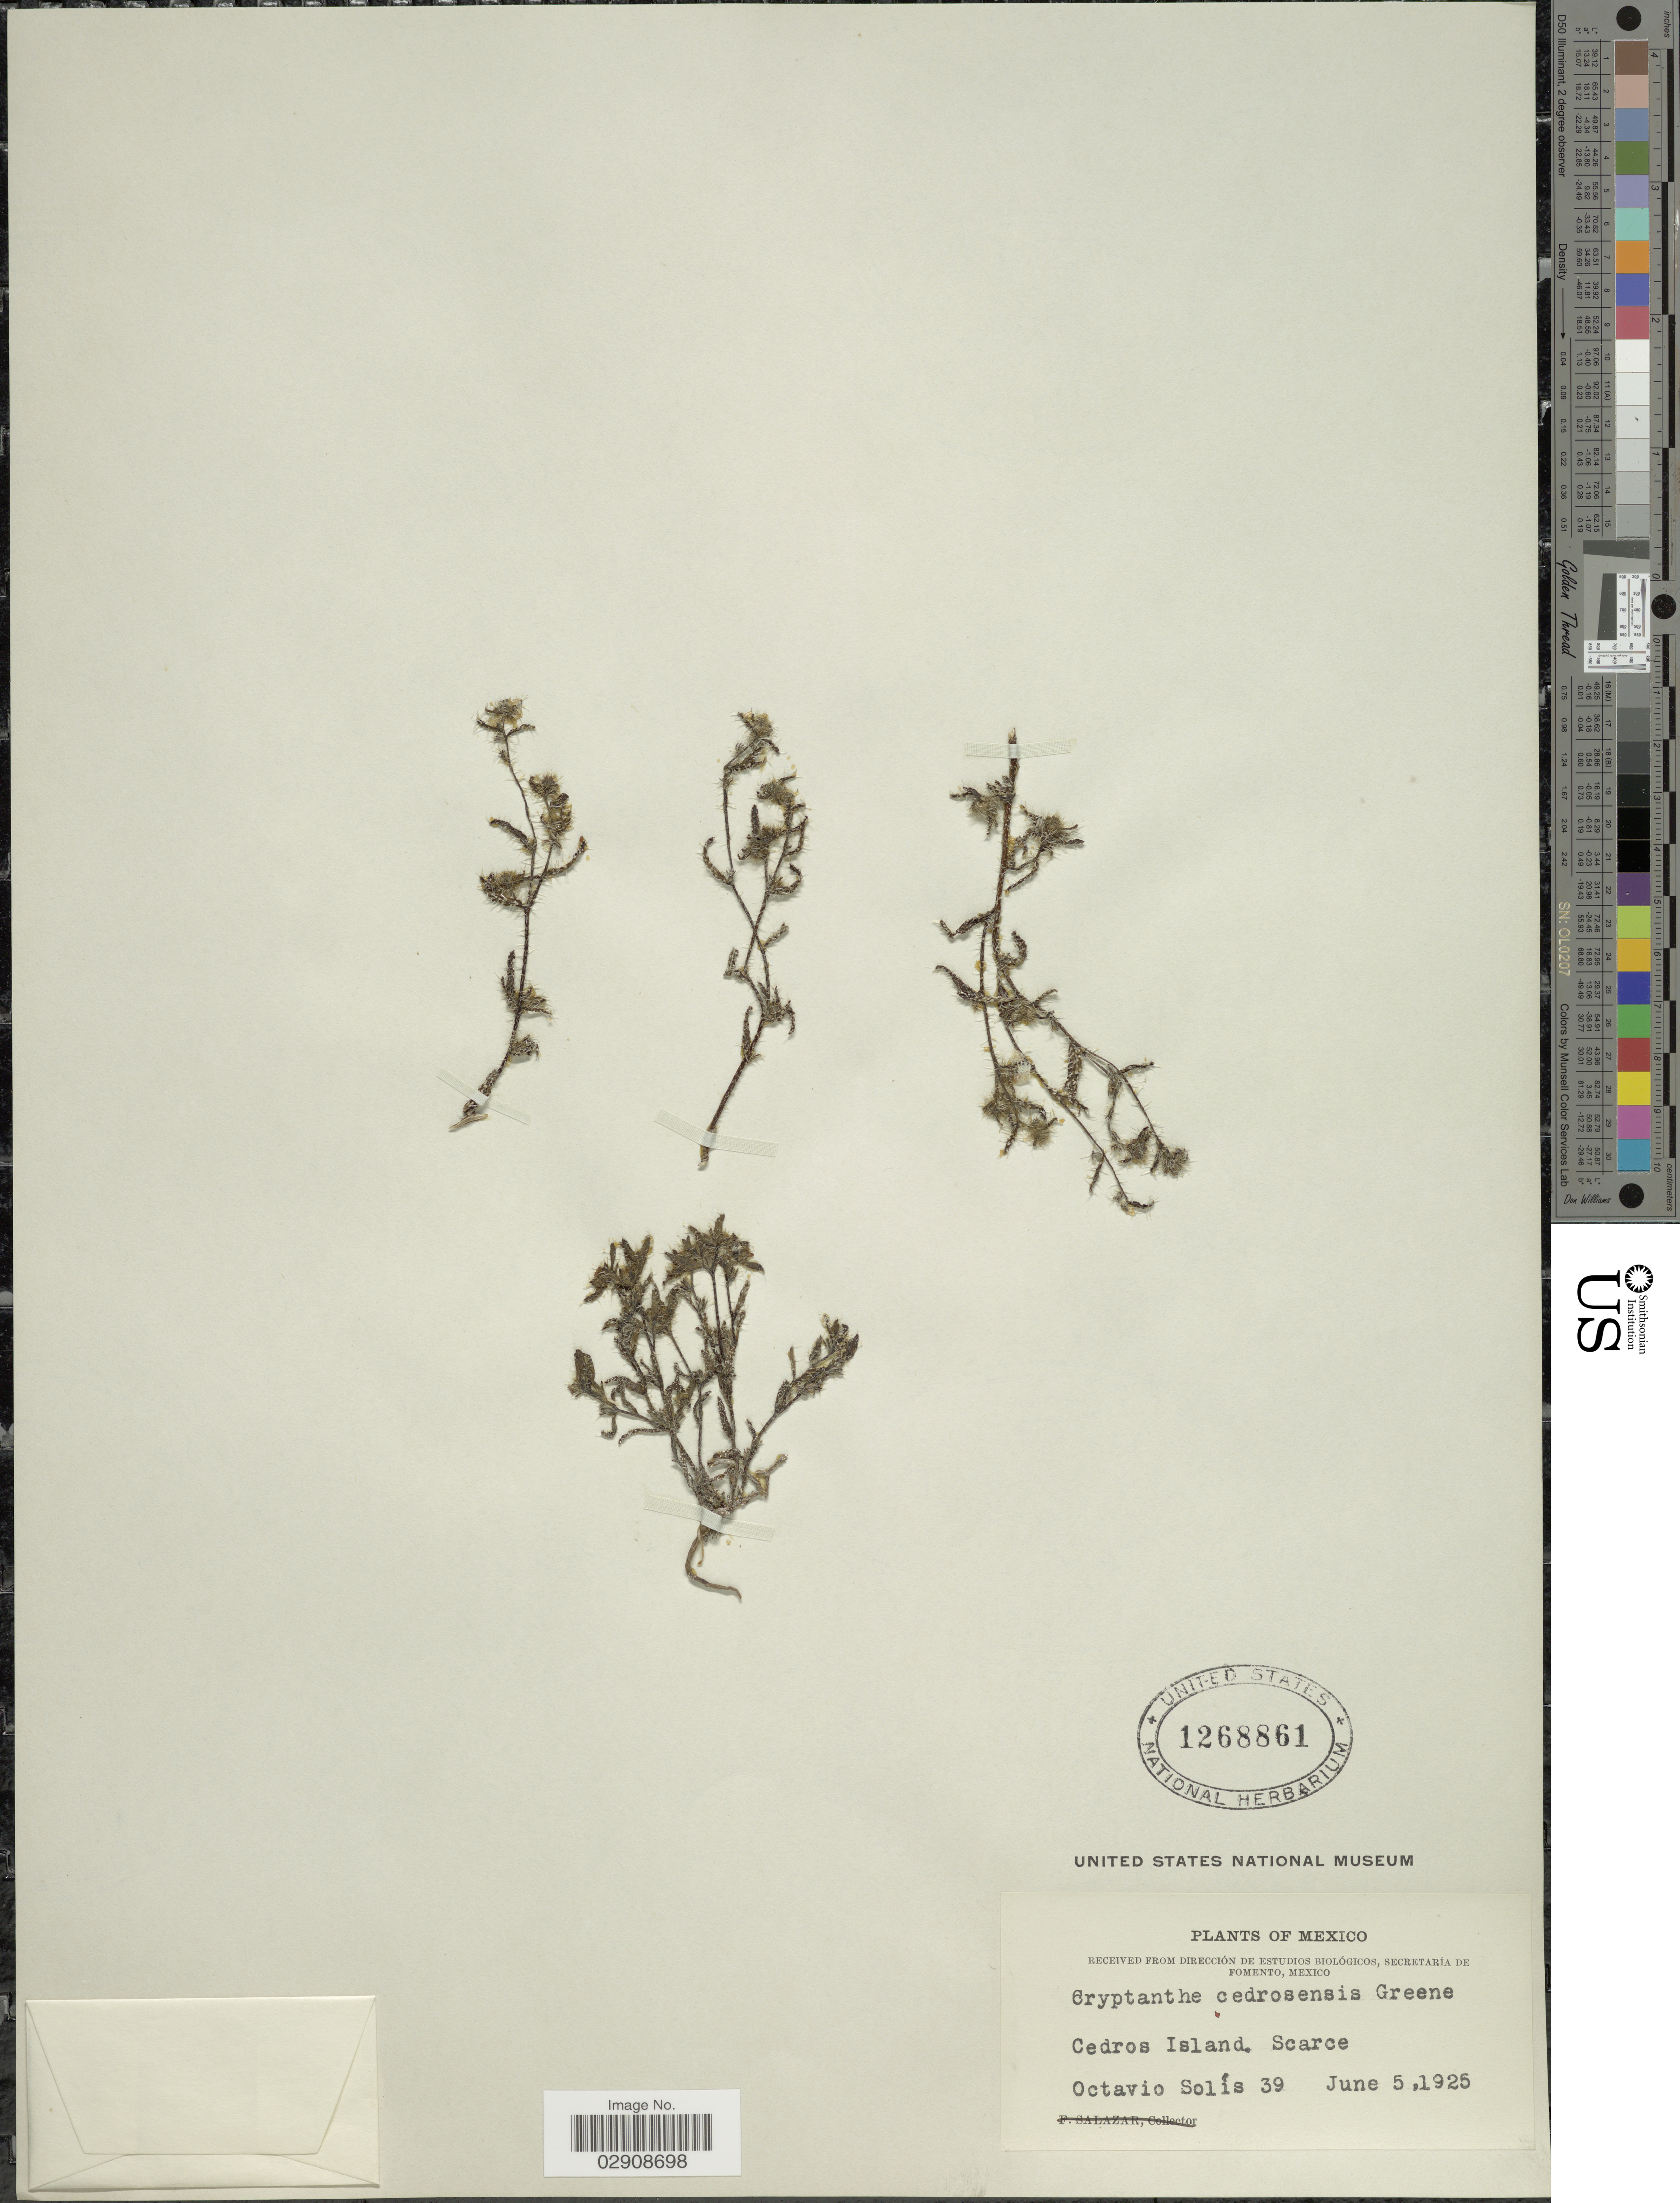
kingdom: Plantae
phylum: Tracheophyta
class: Magnoliopsida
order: Boraginales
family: Boraginaceae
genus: Cryptantha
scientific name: Cryptantha cedrosensis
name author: S.W. Greene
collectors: O. Solis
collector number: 39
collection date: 1925-06-05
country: Mexico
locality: Cedros Island, Scarce.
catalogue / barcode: US 1268861